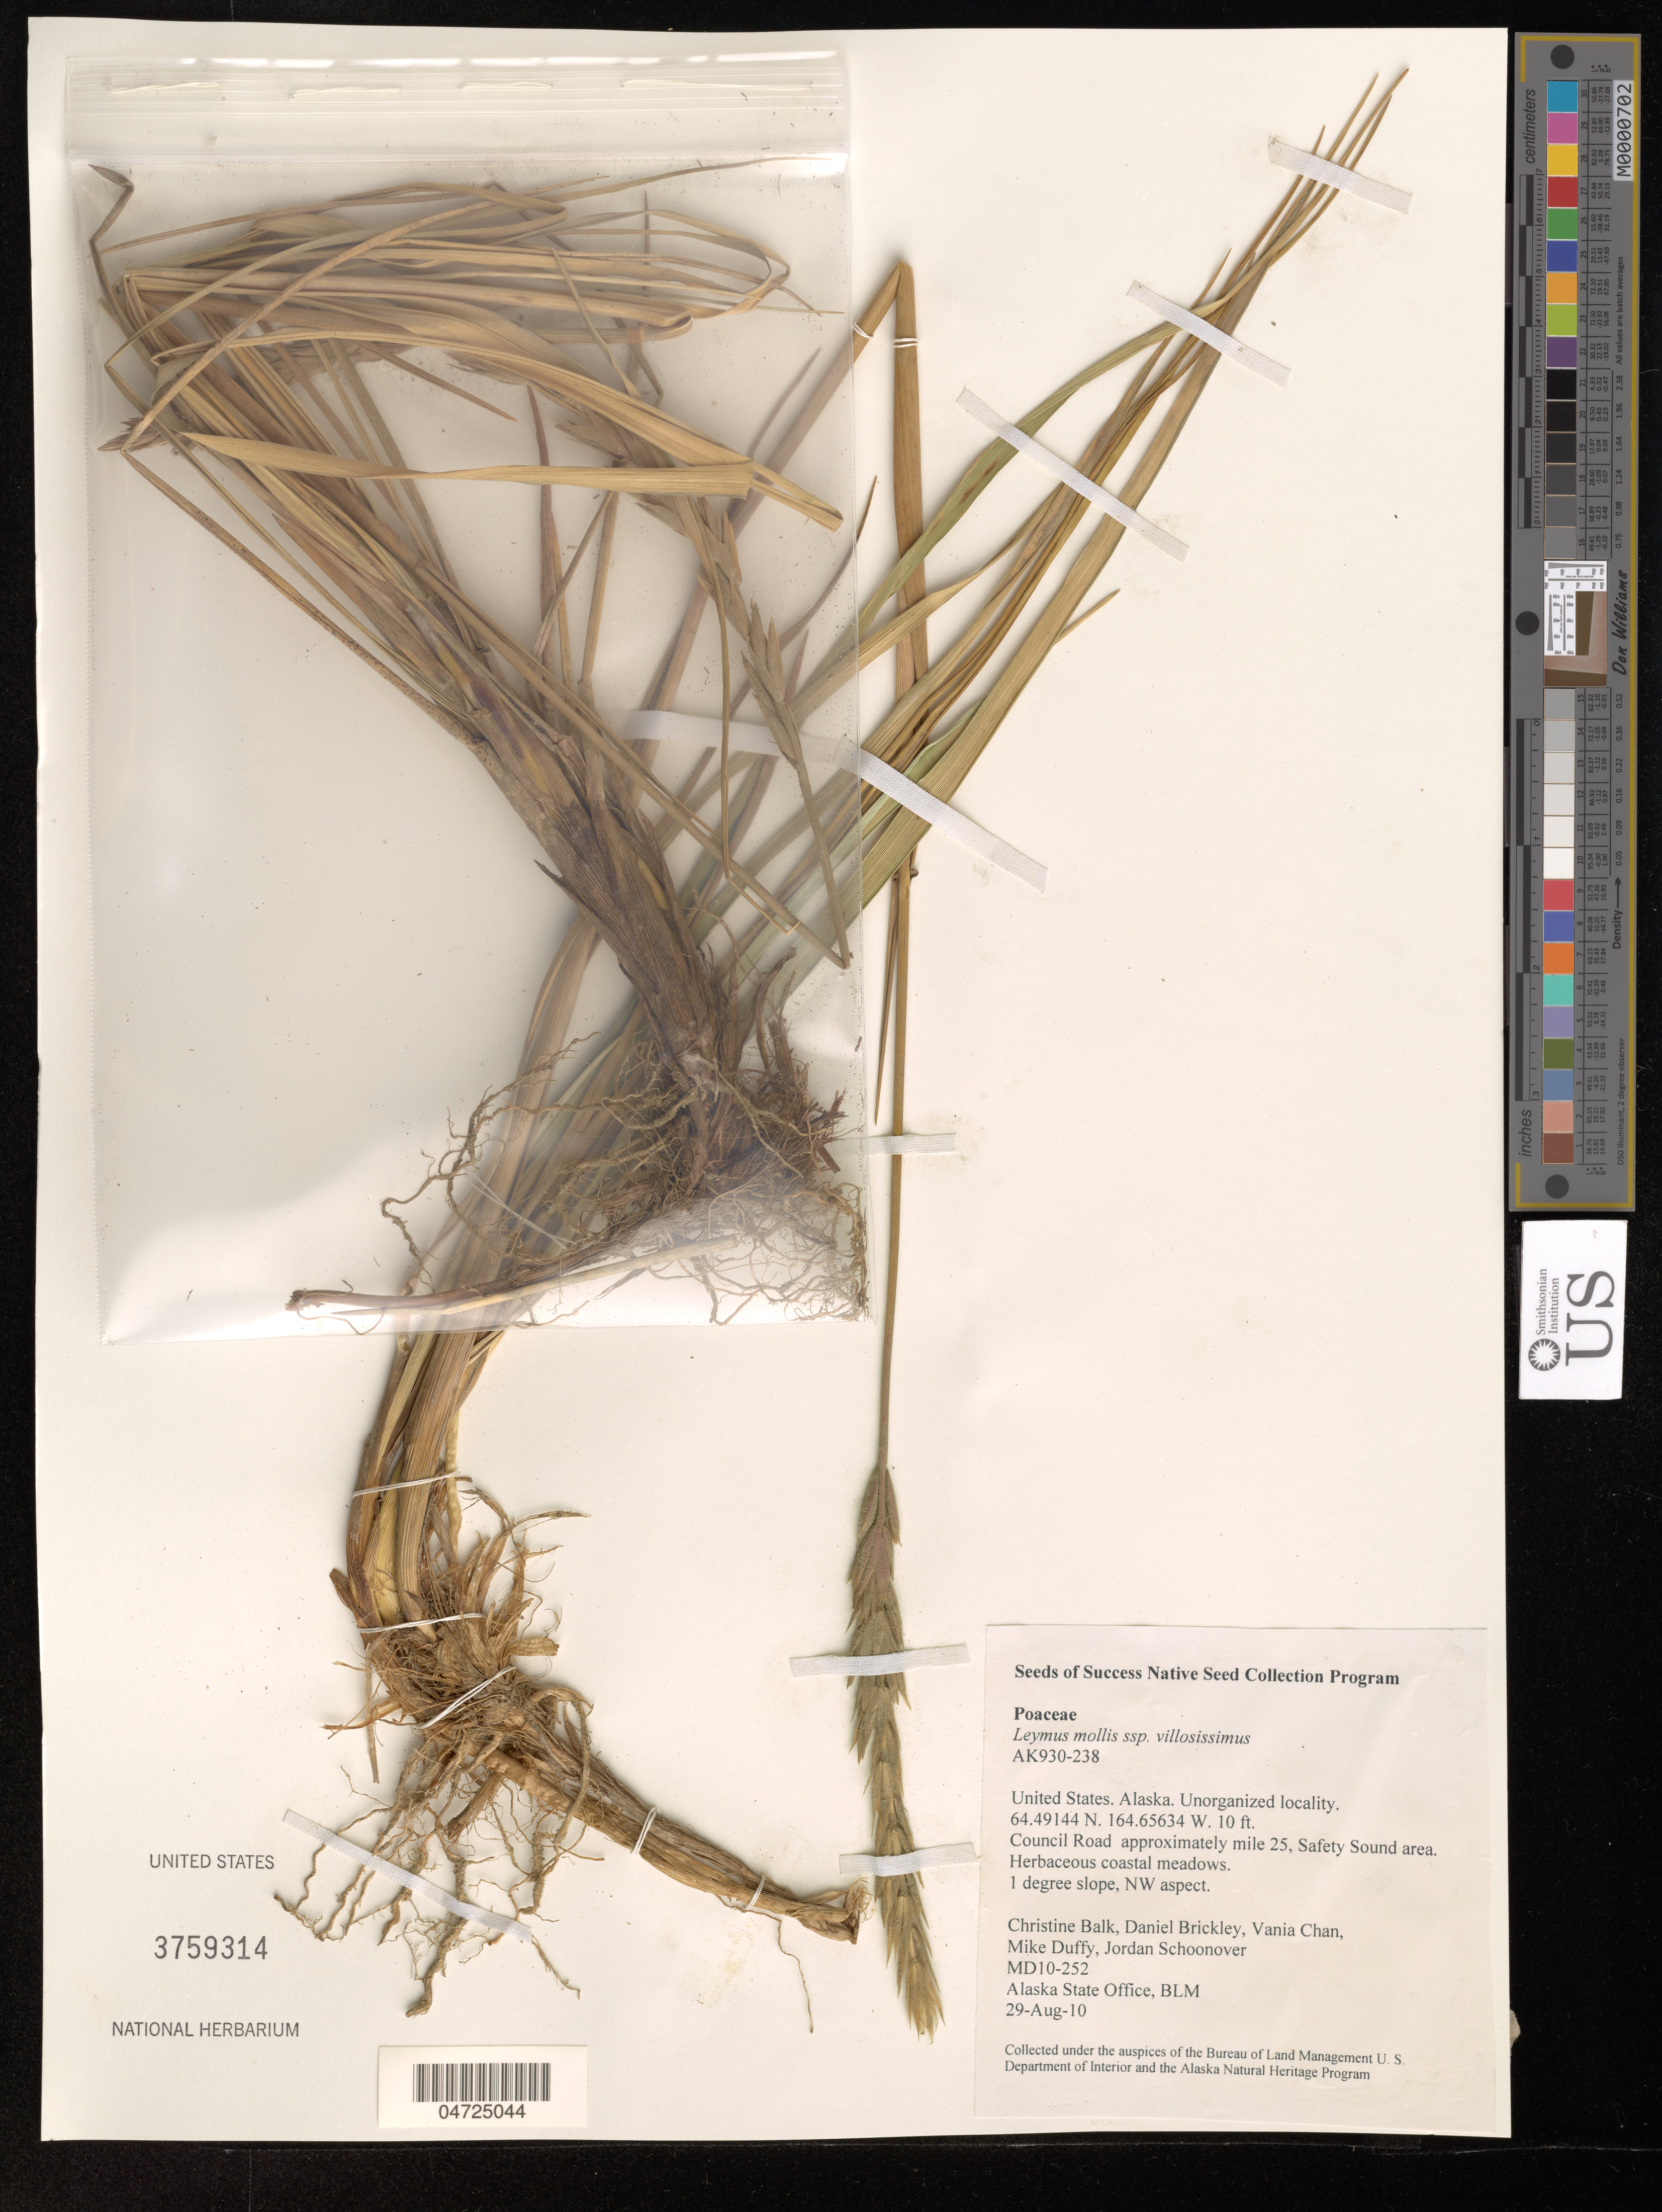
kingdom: Plantae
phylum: Tracheophyta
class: Liliopsida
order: Poales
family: Poaceae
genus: Leymus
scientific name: Leymus mollis subsp. villosissimus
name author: (Scribn.) Á. Löve & D. Löve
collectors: C. Balk, D. Brickley, V. Chan & M. Duffy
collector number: MD10-252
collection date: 2010-08-29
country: United States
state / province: Alaska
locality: Council Road approximately mile 25, Safety Sound area. 1 degree slope, NW aspect.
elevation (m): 3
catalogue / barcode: US 3759314